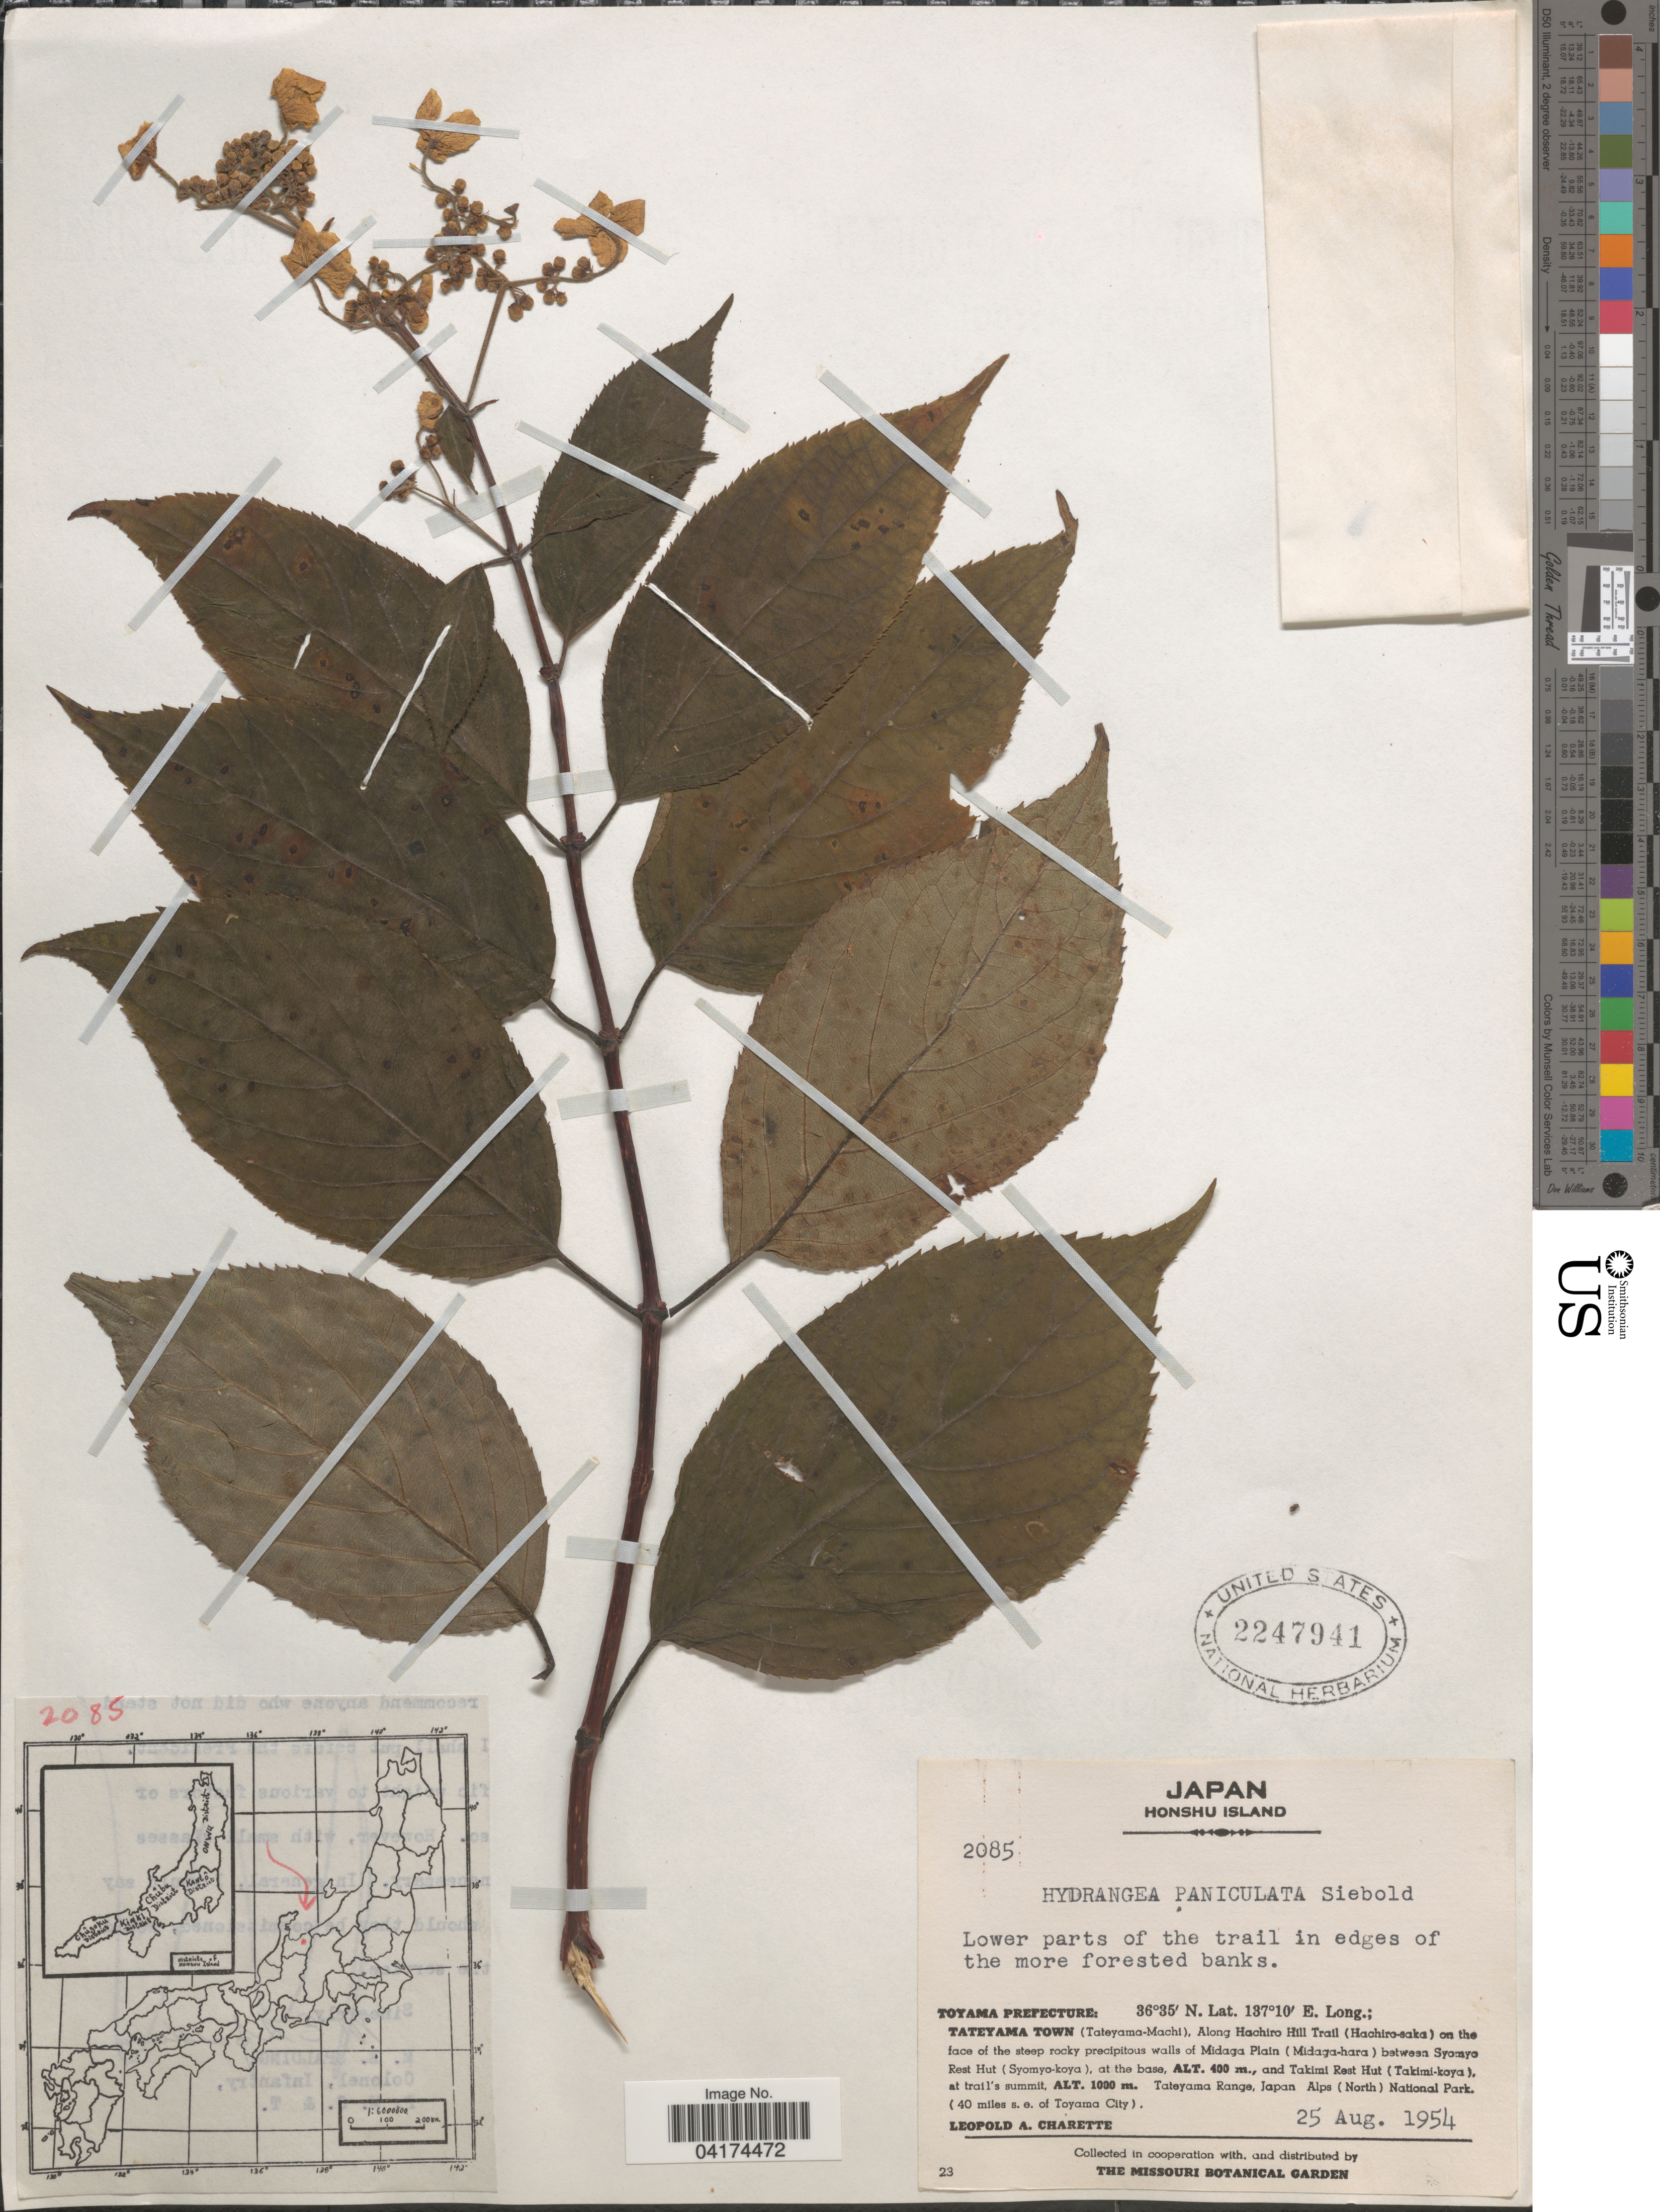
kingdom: Plantae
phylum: Tracheophyta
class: Magnoliopsida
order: Cornales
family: Hydrangeaceae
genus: Hydrangea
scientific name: Hydrangea paniculata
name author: Siebold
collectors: L. A. Charette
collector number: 2085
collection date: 1954-08-25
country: Japan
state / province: Toyama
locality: Honshu Island. Toyama Prefecture: Tateyama Town (Tateyama-Machi), Along Hachiro Hill Trail (Hachiro-saka) on the face of the steep rocky precipitous walls of Midaga Plain (Midaga-hara) between Syomyo Rest Hut (Syomyo-koya), at the base, and Takimi Rest Hut (Takimi-koya), at trail's summit. Tateyama Range, Japan Alps (North) National Park. (40 miles s. e. of Toyama City).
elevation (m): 400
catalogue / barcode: US 2247941